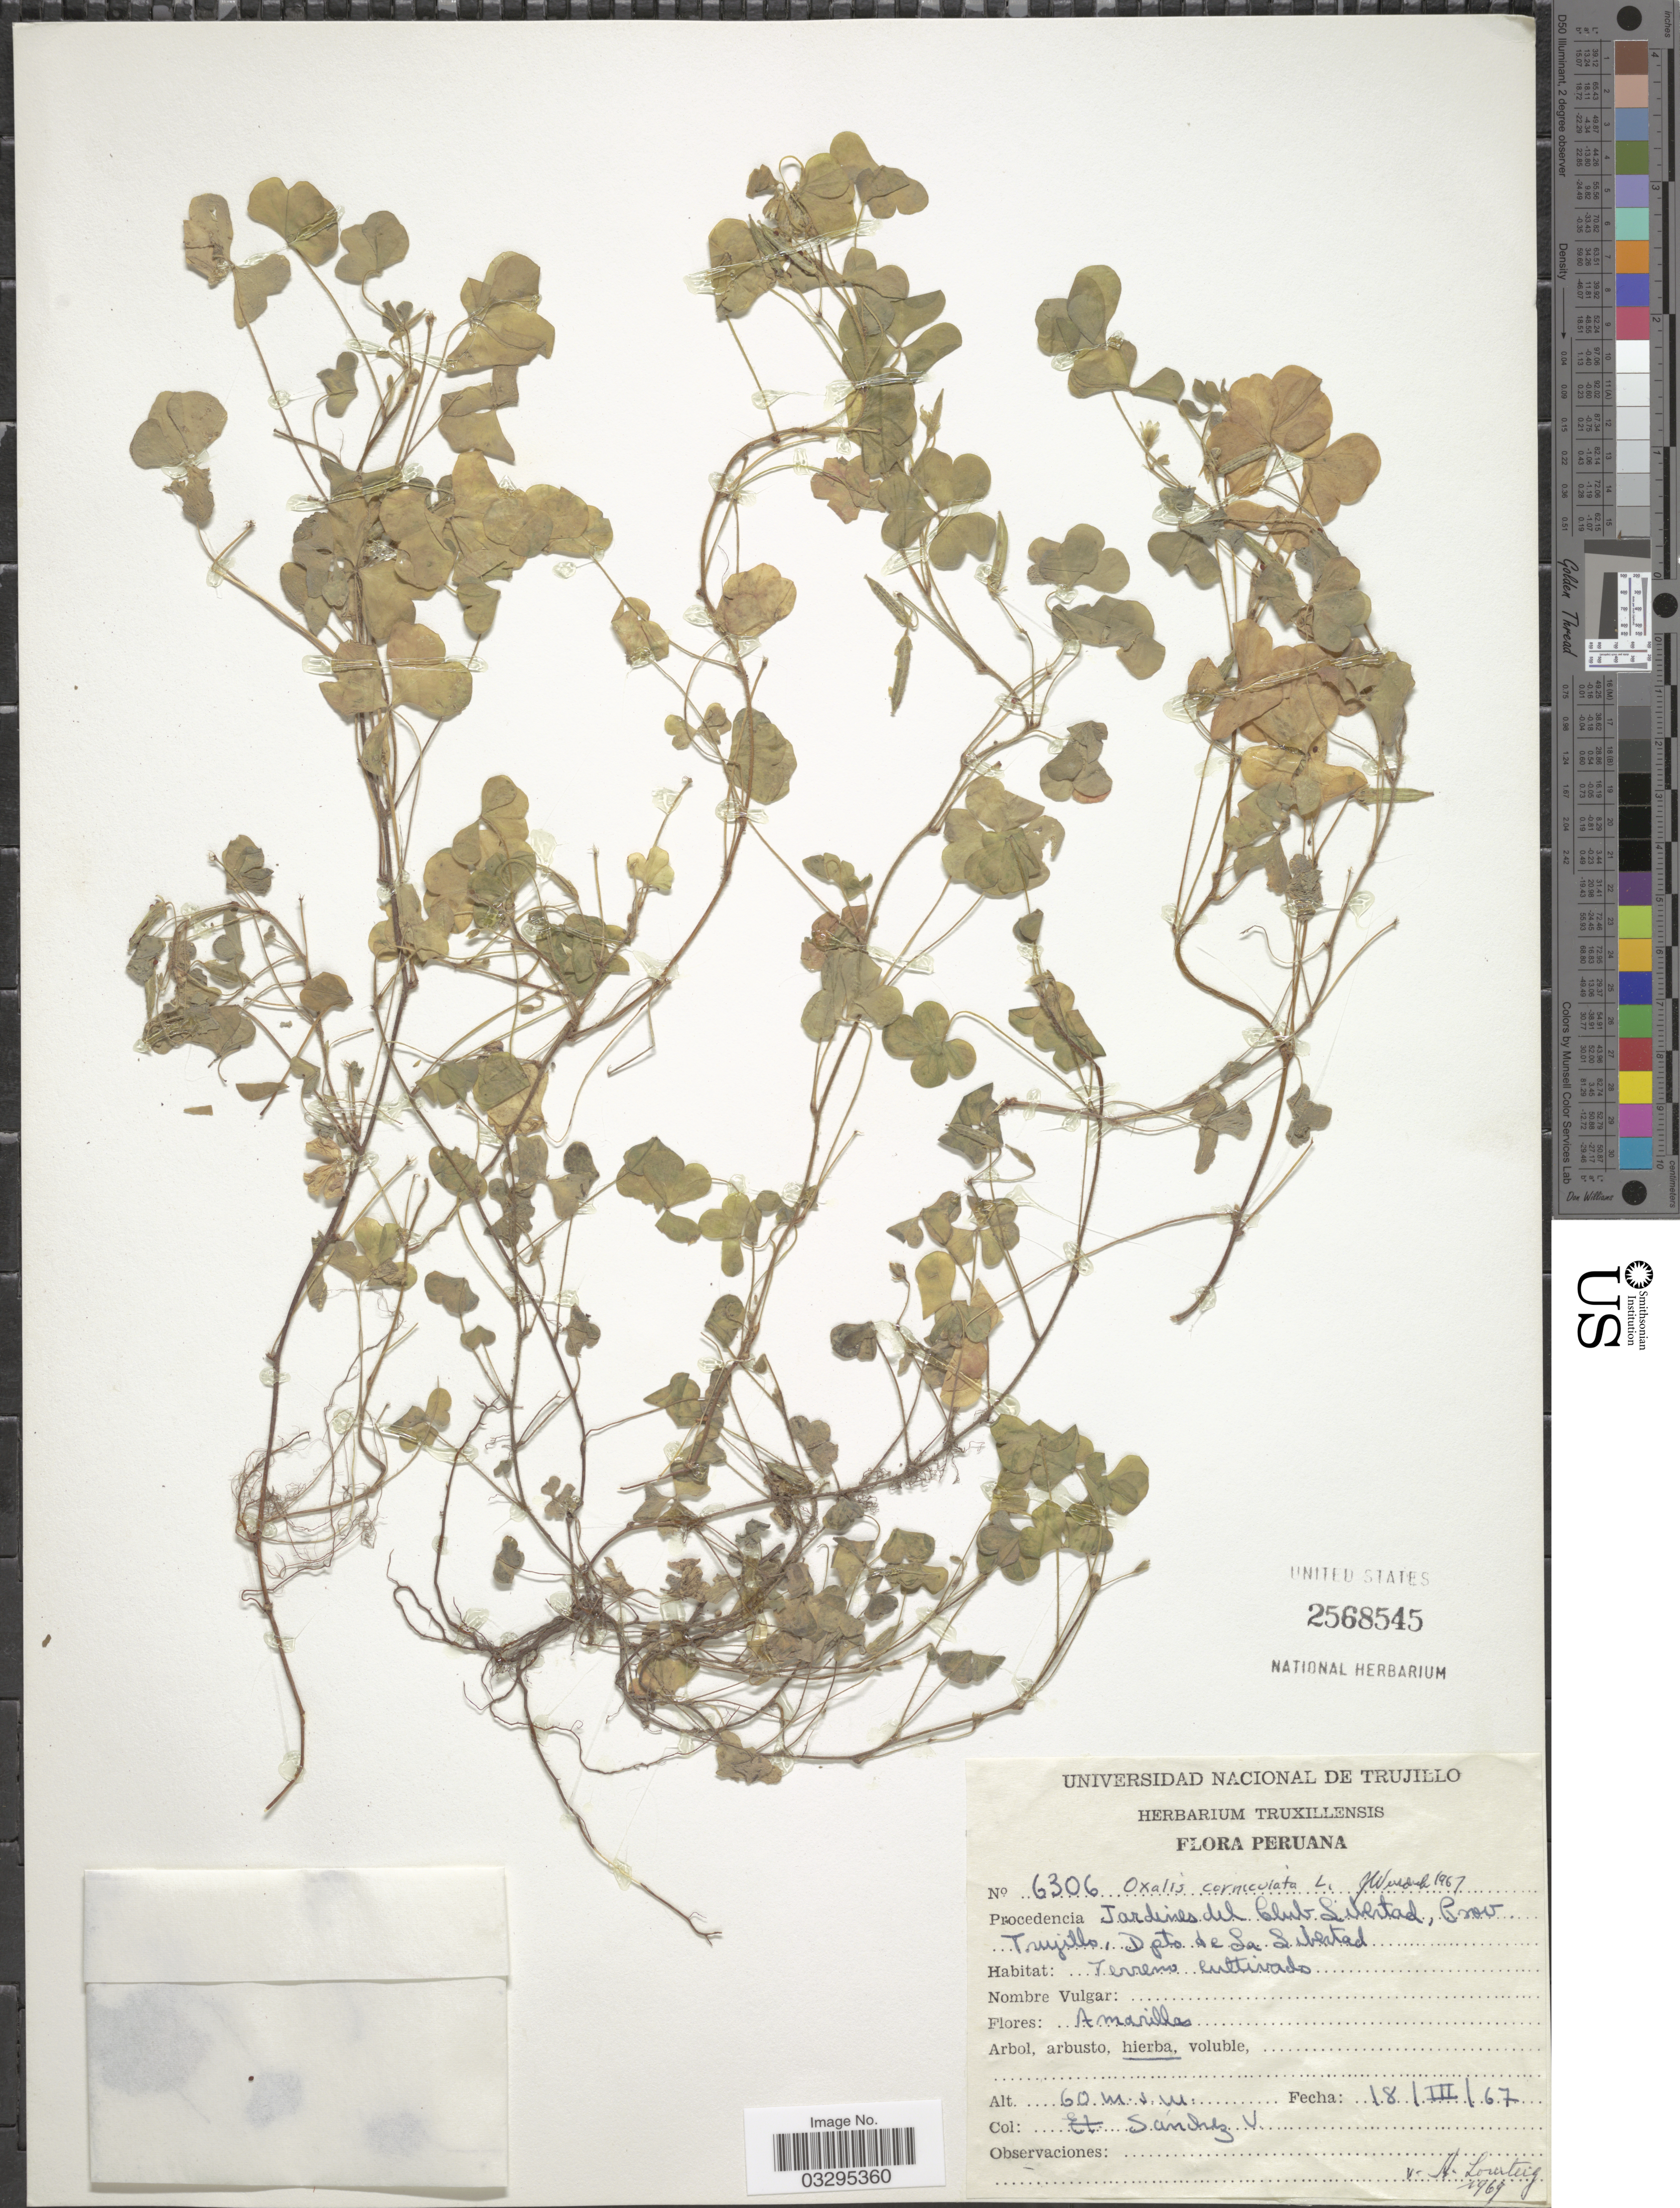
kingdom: Plantae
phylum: Tracheophyta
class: Magnoliopsida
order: Oxalidales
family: Oxalidaceae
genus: Oxalis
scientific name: Oxalis corniculata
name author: L.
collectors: H. Sanchez V.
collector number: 6306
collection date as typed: Transcribed d/m/y: 18/3/67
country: Peru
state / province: La Libertad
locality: Jardines del Club Libertad, Prov. Trujillo, Dpto de La Libertad.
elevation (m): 60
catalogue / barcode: US 2568545